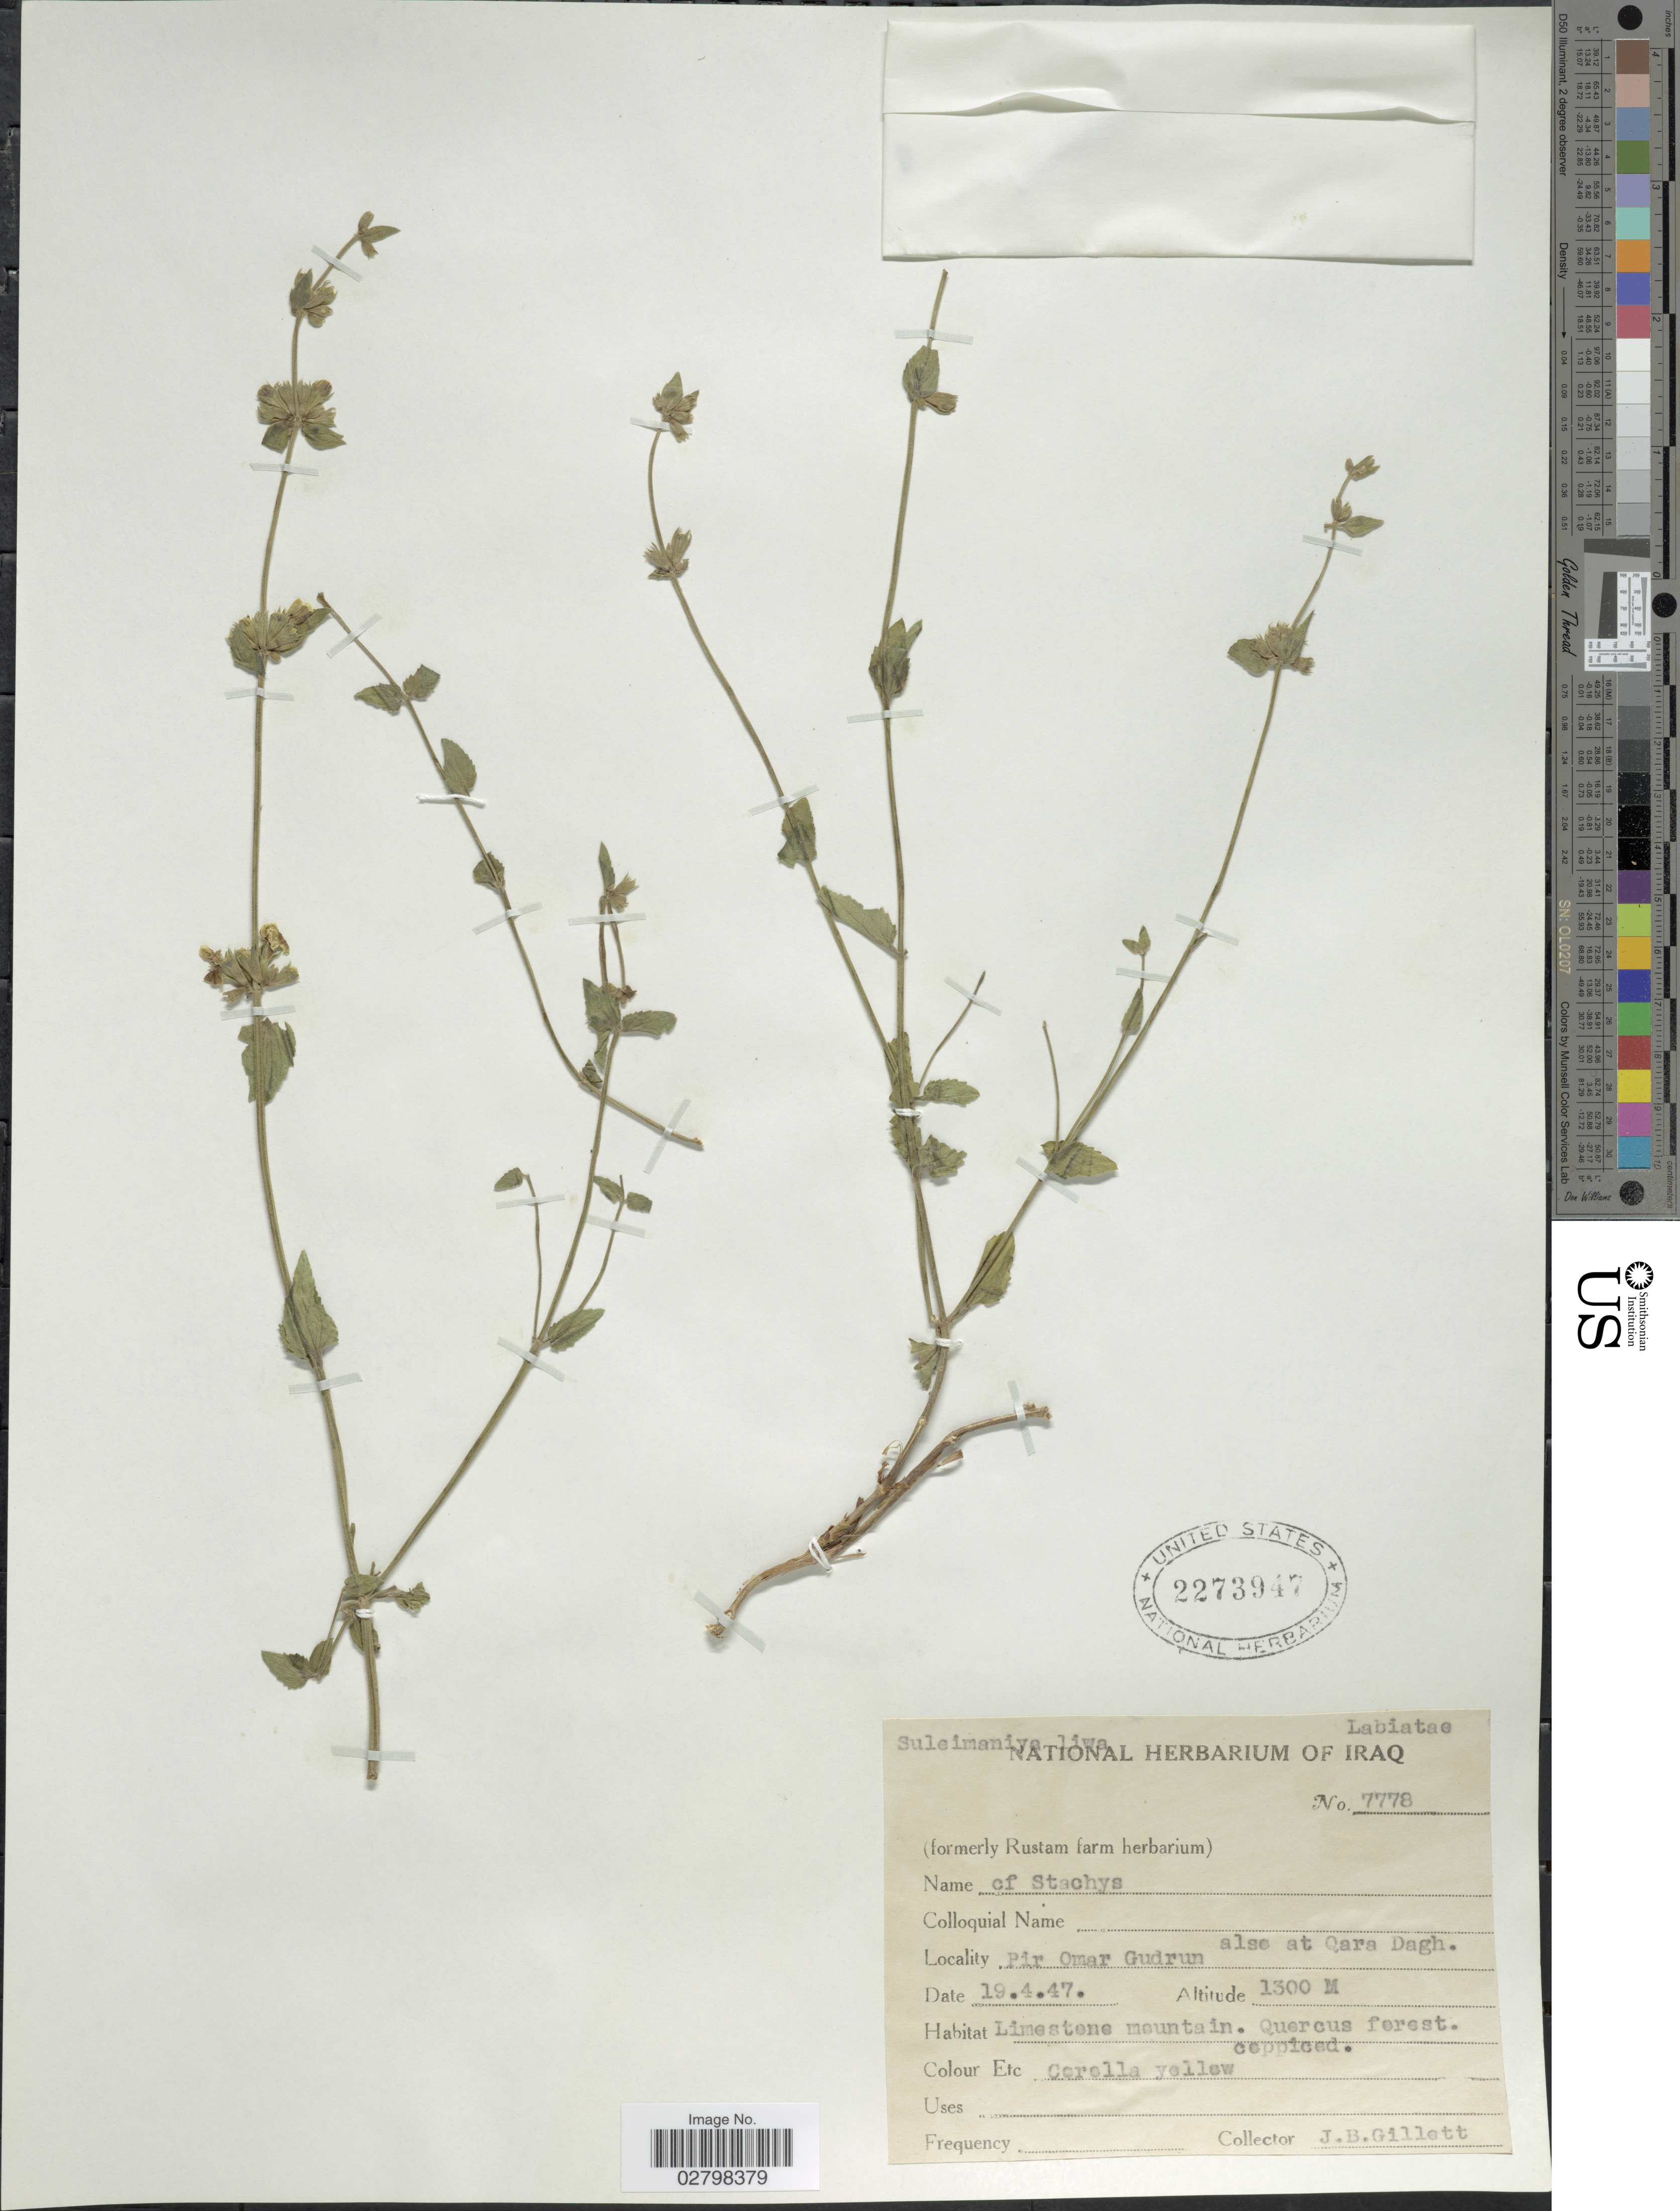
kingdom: Plantae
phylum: Tracheophyta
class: Magnoliopsida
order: Lamiales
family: Lamiaceae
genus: Stachys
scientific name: Stachys sp.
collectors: J. B. Gillett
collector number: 7778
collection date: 1947-04-19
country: Iraq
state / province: As Sulaymānīyah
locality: Pir Omar Gudrun. Suleimaniya liwa.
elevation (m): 1300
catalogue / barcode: US 2273947